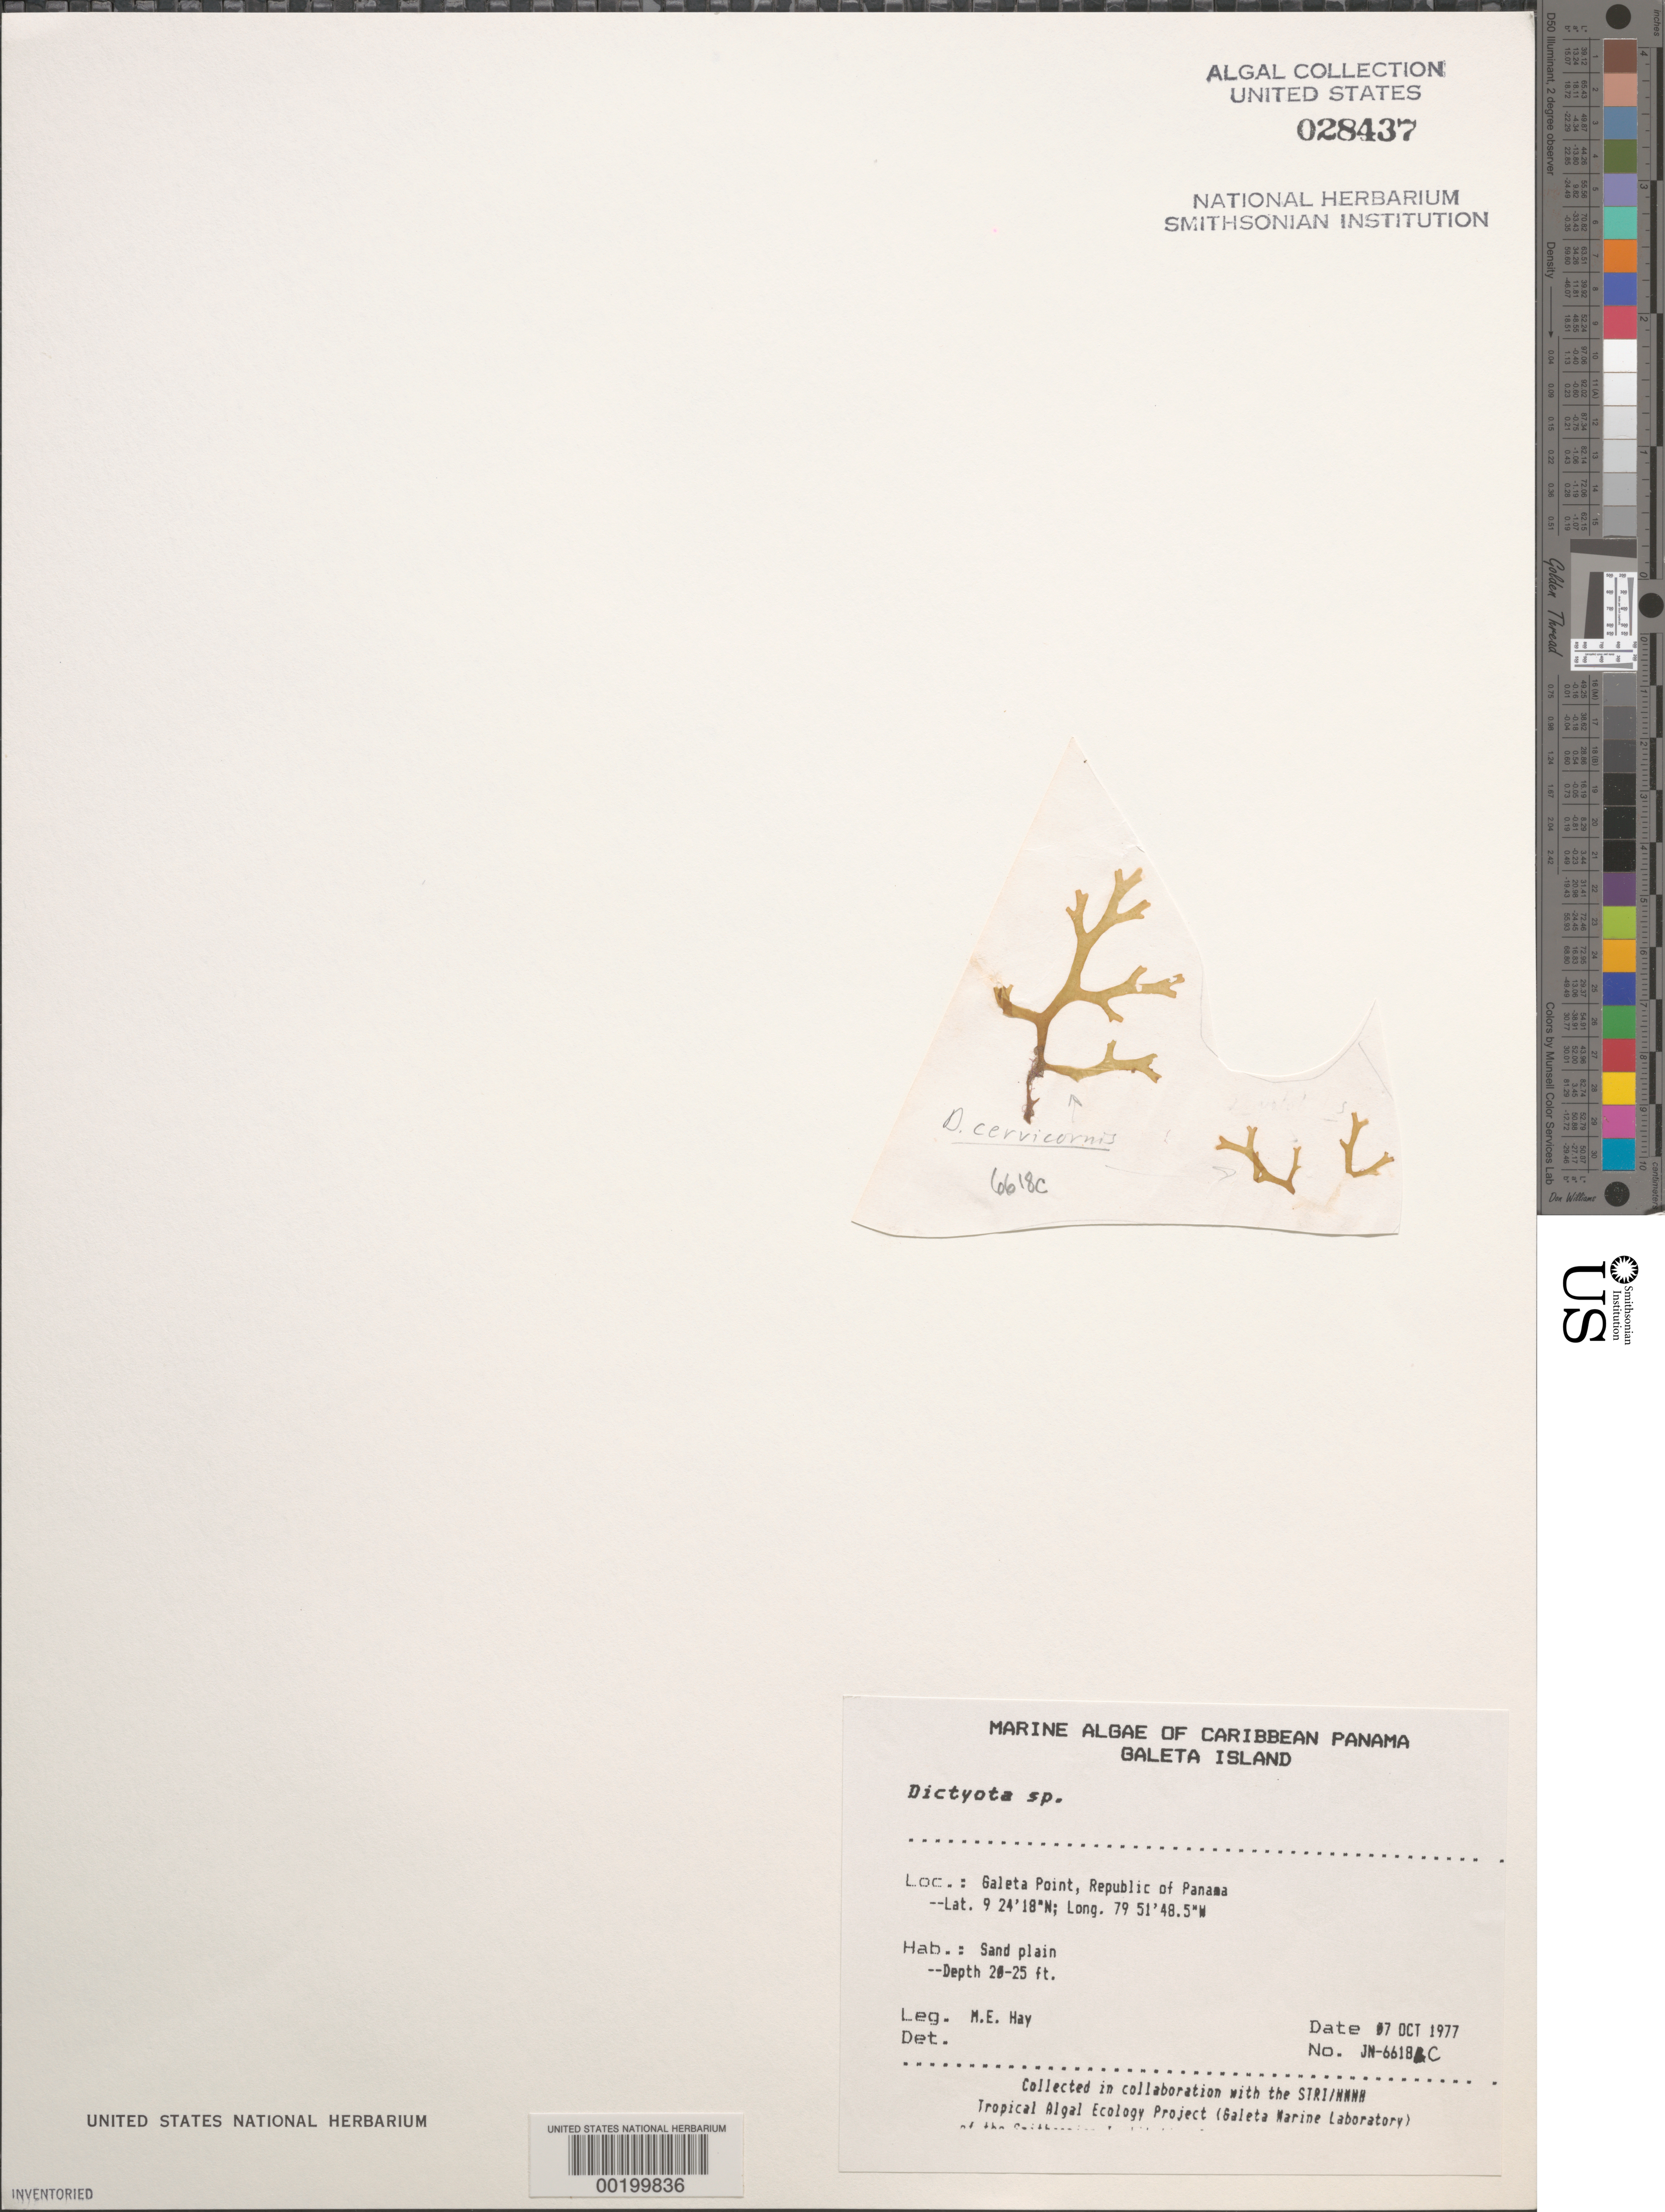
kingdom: Chromista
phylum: Ochrophyta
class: Phaeophyceae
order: Dictyotales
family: Dictyotaceae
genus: Dictyota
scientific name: Dictyota cervicornis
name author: Kütz.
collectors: M. E. Hay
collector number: JN-6618c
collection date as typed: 07 Oct 1977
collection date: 1977-10-07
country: Panama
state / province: Colón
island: Galeta Island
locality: Galeta Point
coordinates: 9 24' 18" N, 79 51' 48.5" W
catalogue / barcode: US 28437